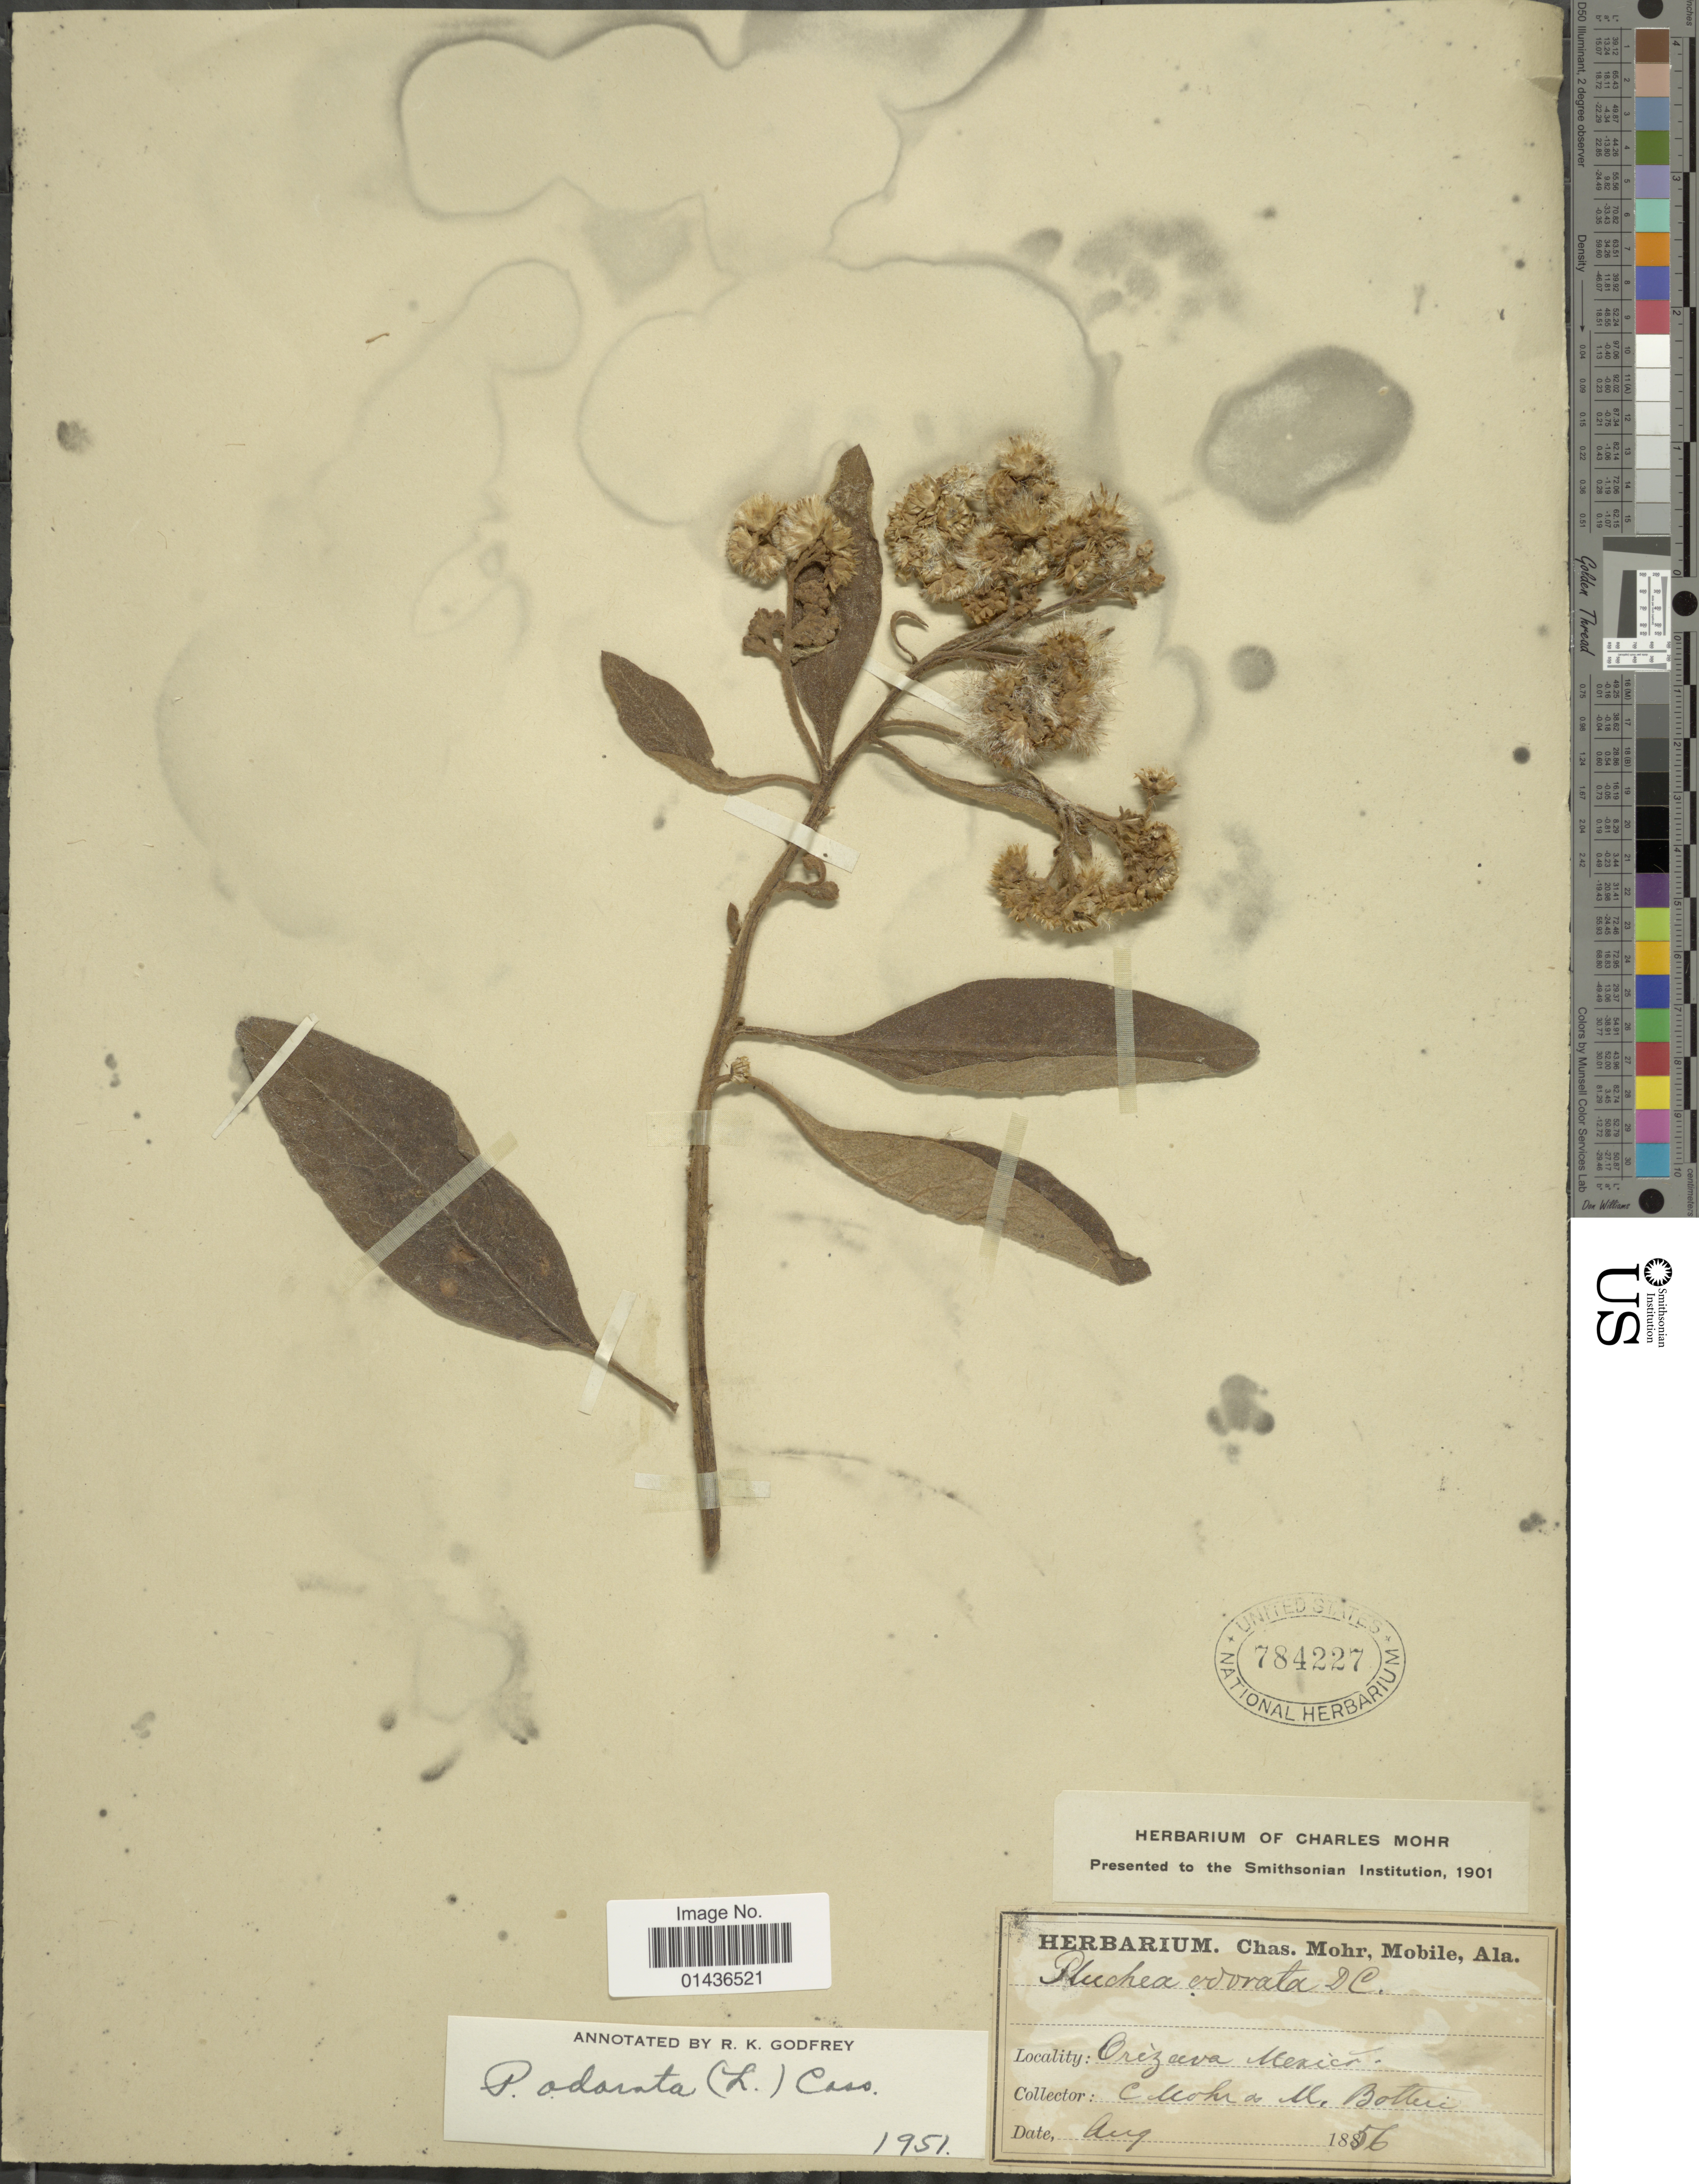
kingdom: Plantae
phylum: Tracheophyta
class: Magnoliopsida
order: Asterales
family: Asteraceae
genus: Pluchea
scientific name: Pluchea carolinensis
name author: (Jacq.) D. Don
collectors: Mohr, C. T. (herbarium) & M. Botteri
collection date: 1856-08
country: Mexico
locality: Orizava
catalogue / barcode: US 784227